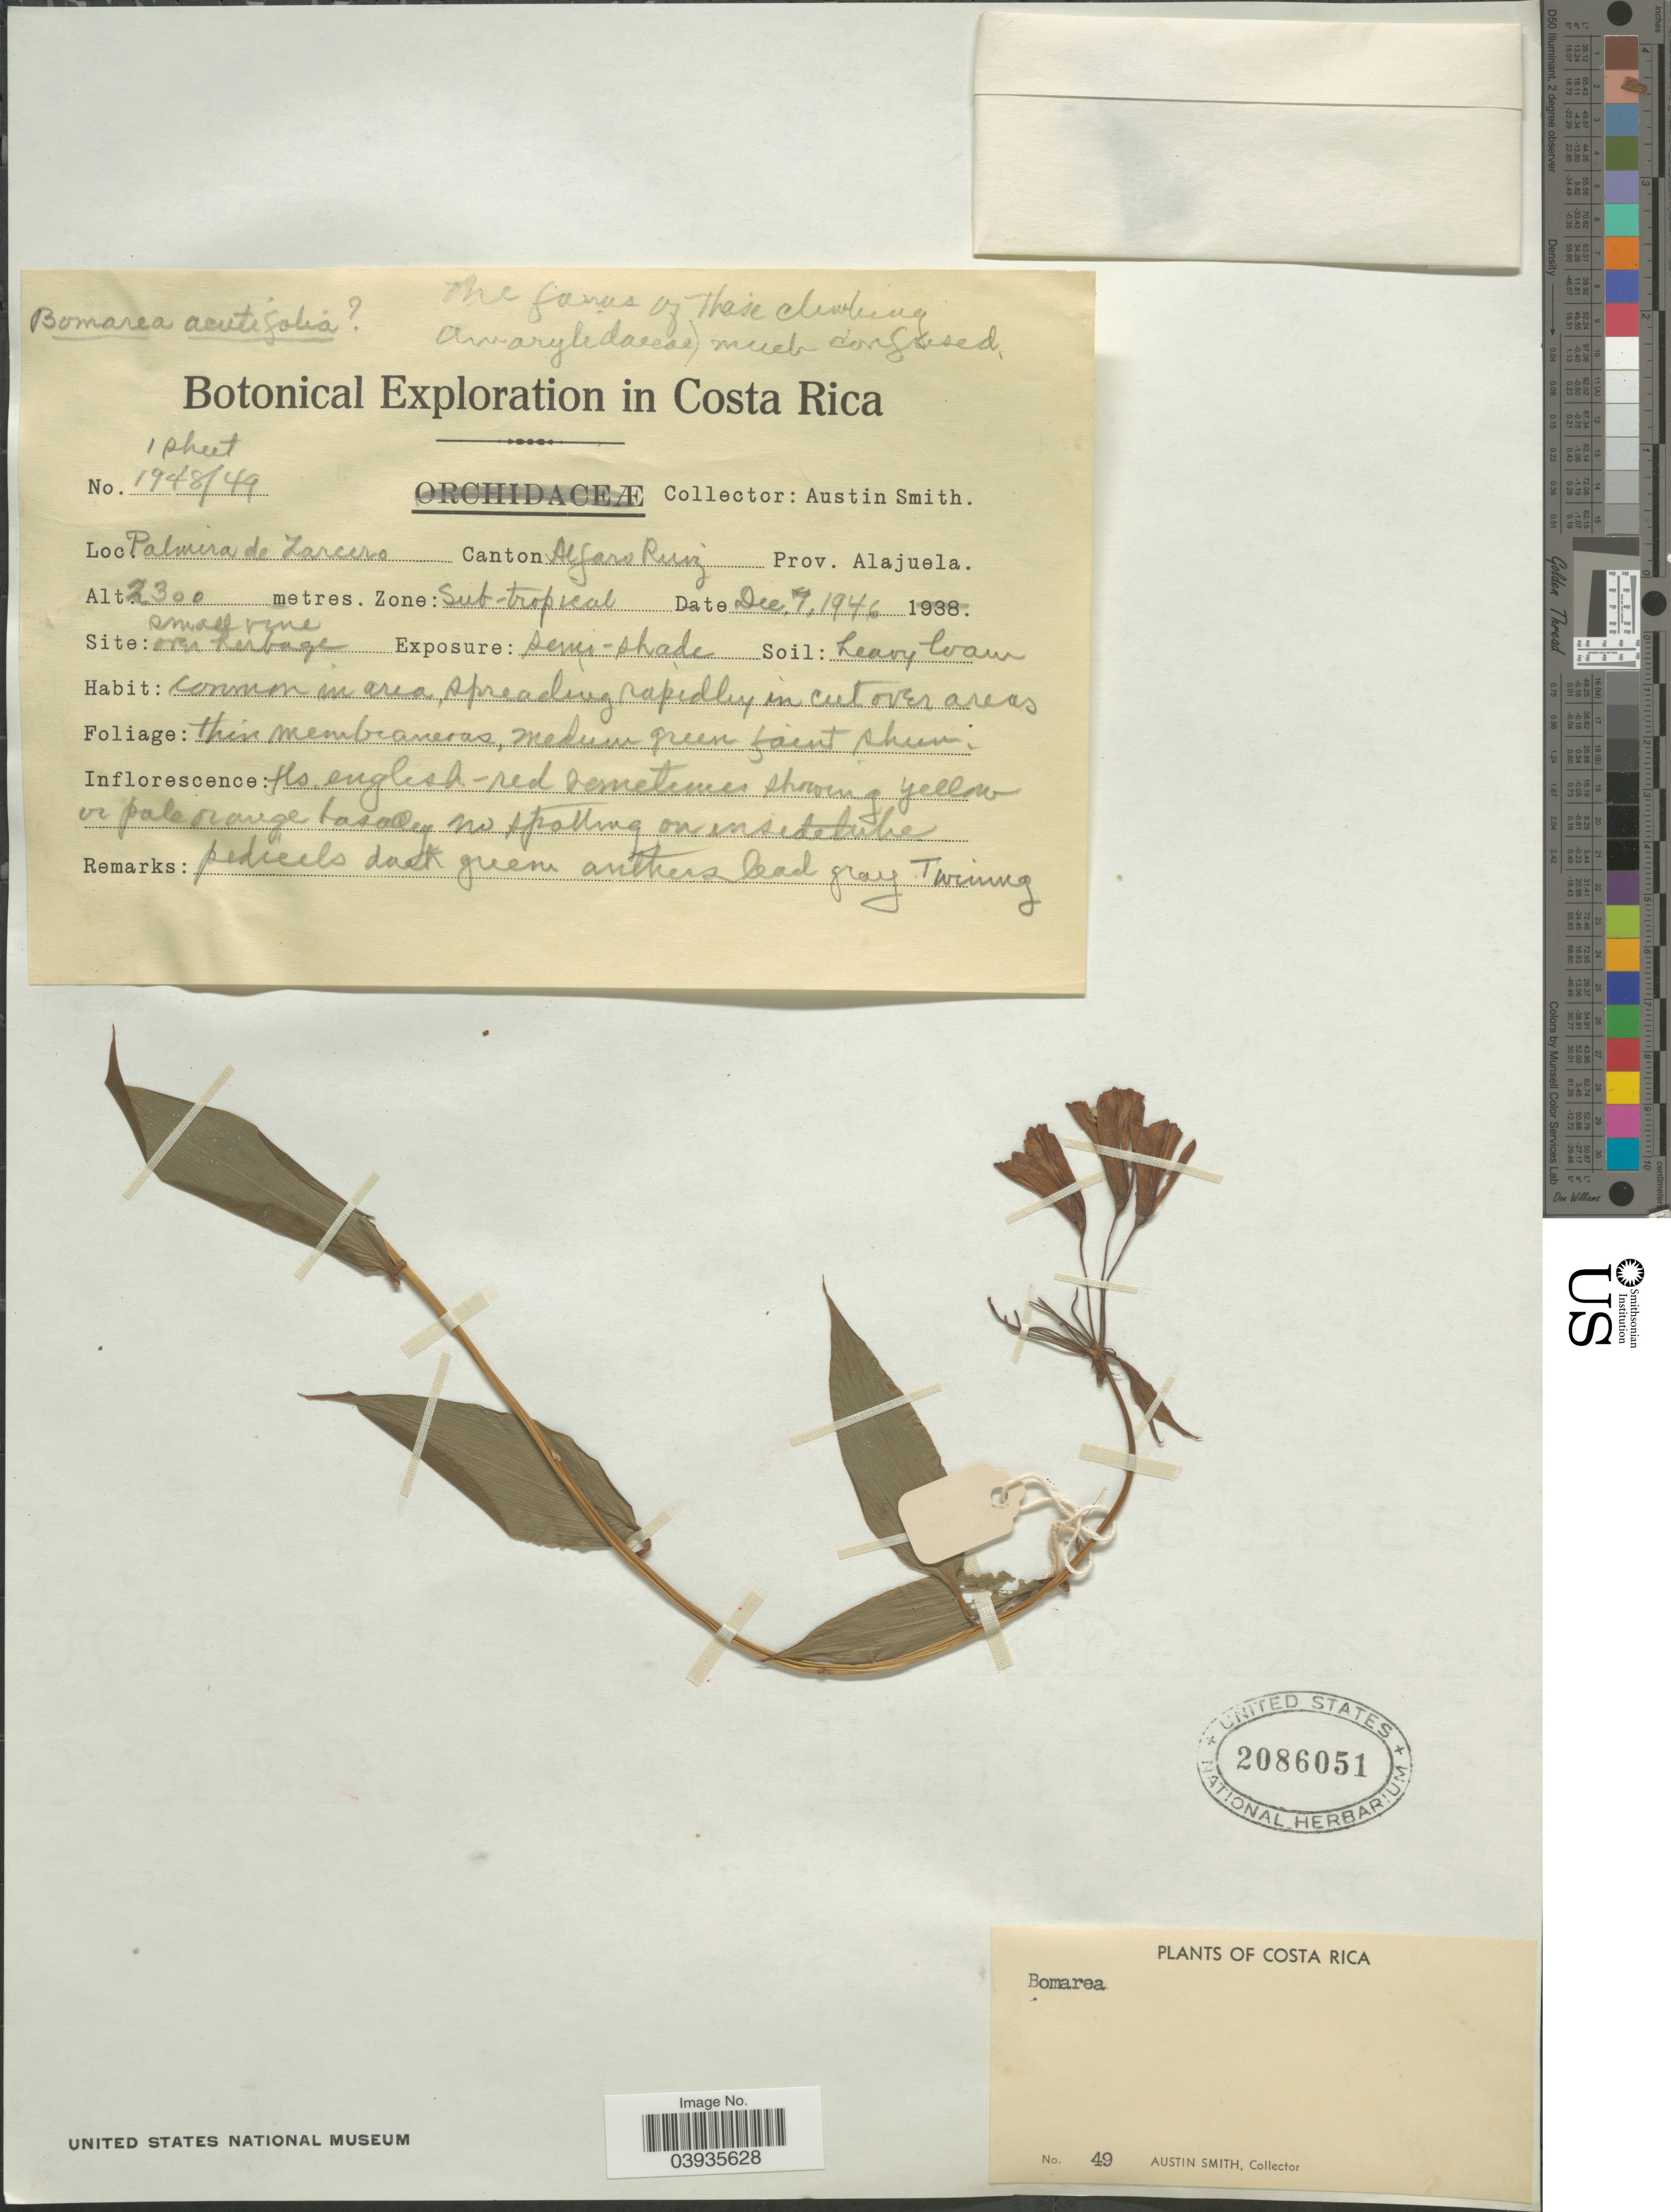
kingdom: Plantae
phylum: Tracheophyta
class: Liliopsida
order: Liliales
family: Alstroemeriaceae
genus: Bomarea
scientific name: Bomarea acutifolia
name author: (Link & Otto) Herb.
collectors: Aust P. Smith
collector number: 1948/49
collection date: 1946-12-07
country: Costa Rica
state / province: Alajuela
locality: Palmira de Zarcero, Canton Alfaro Ruiz. Zone: Sub-tropical.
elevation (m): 2300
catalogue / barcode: US 2086051